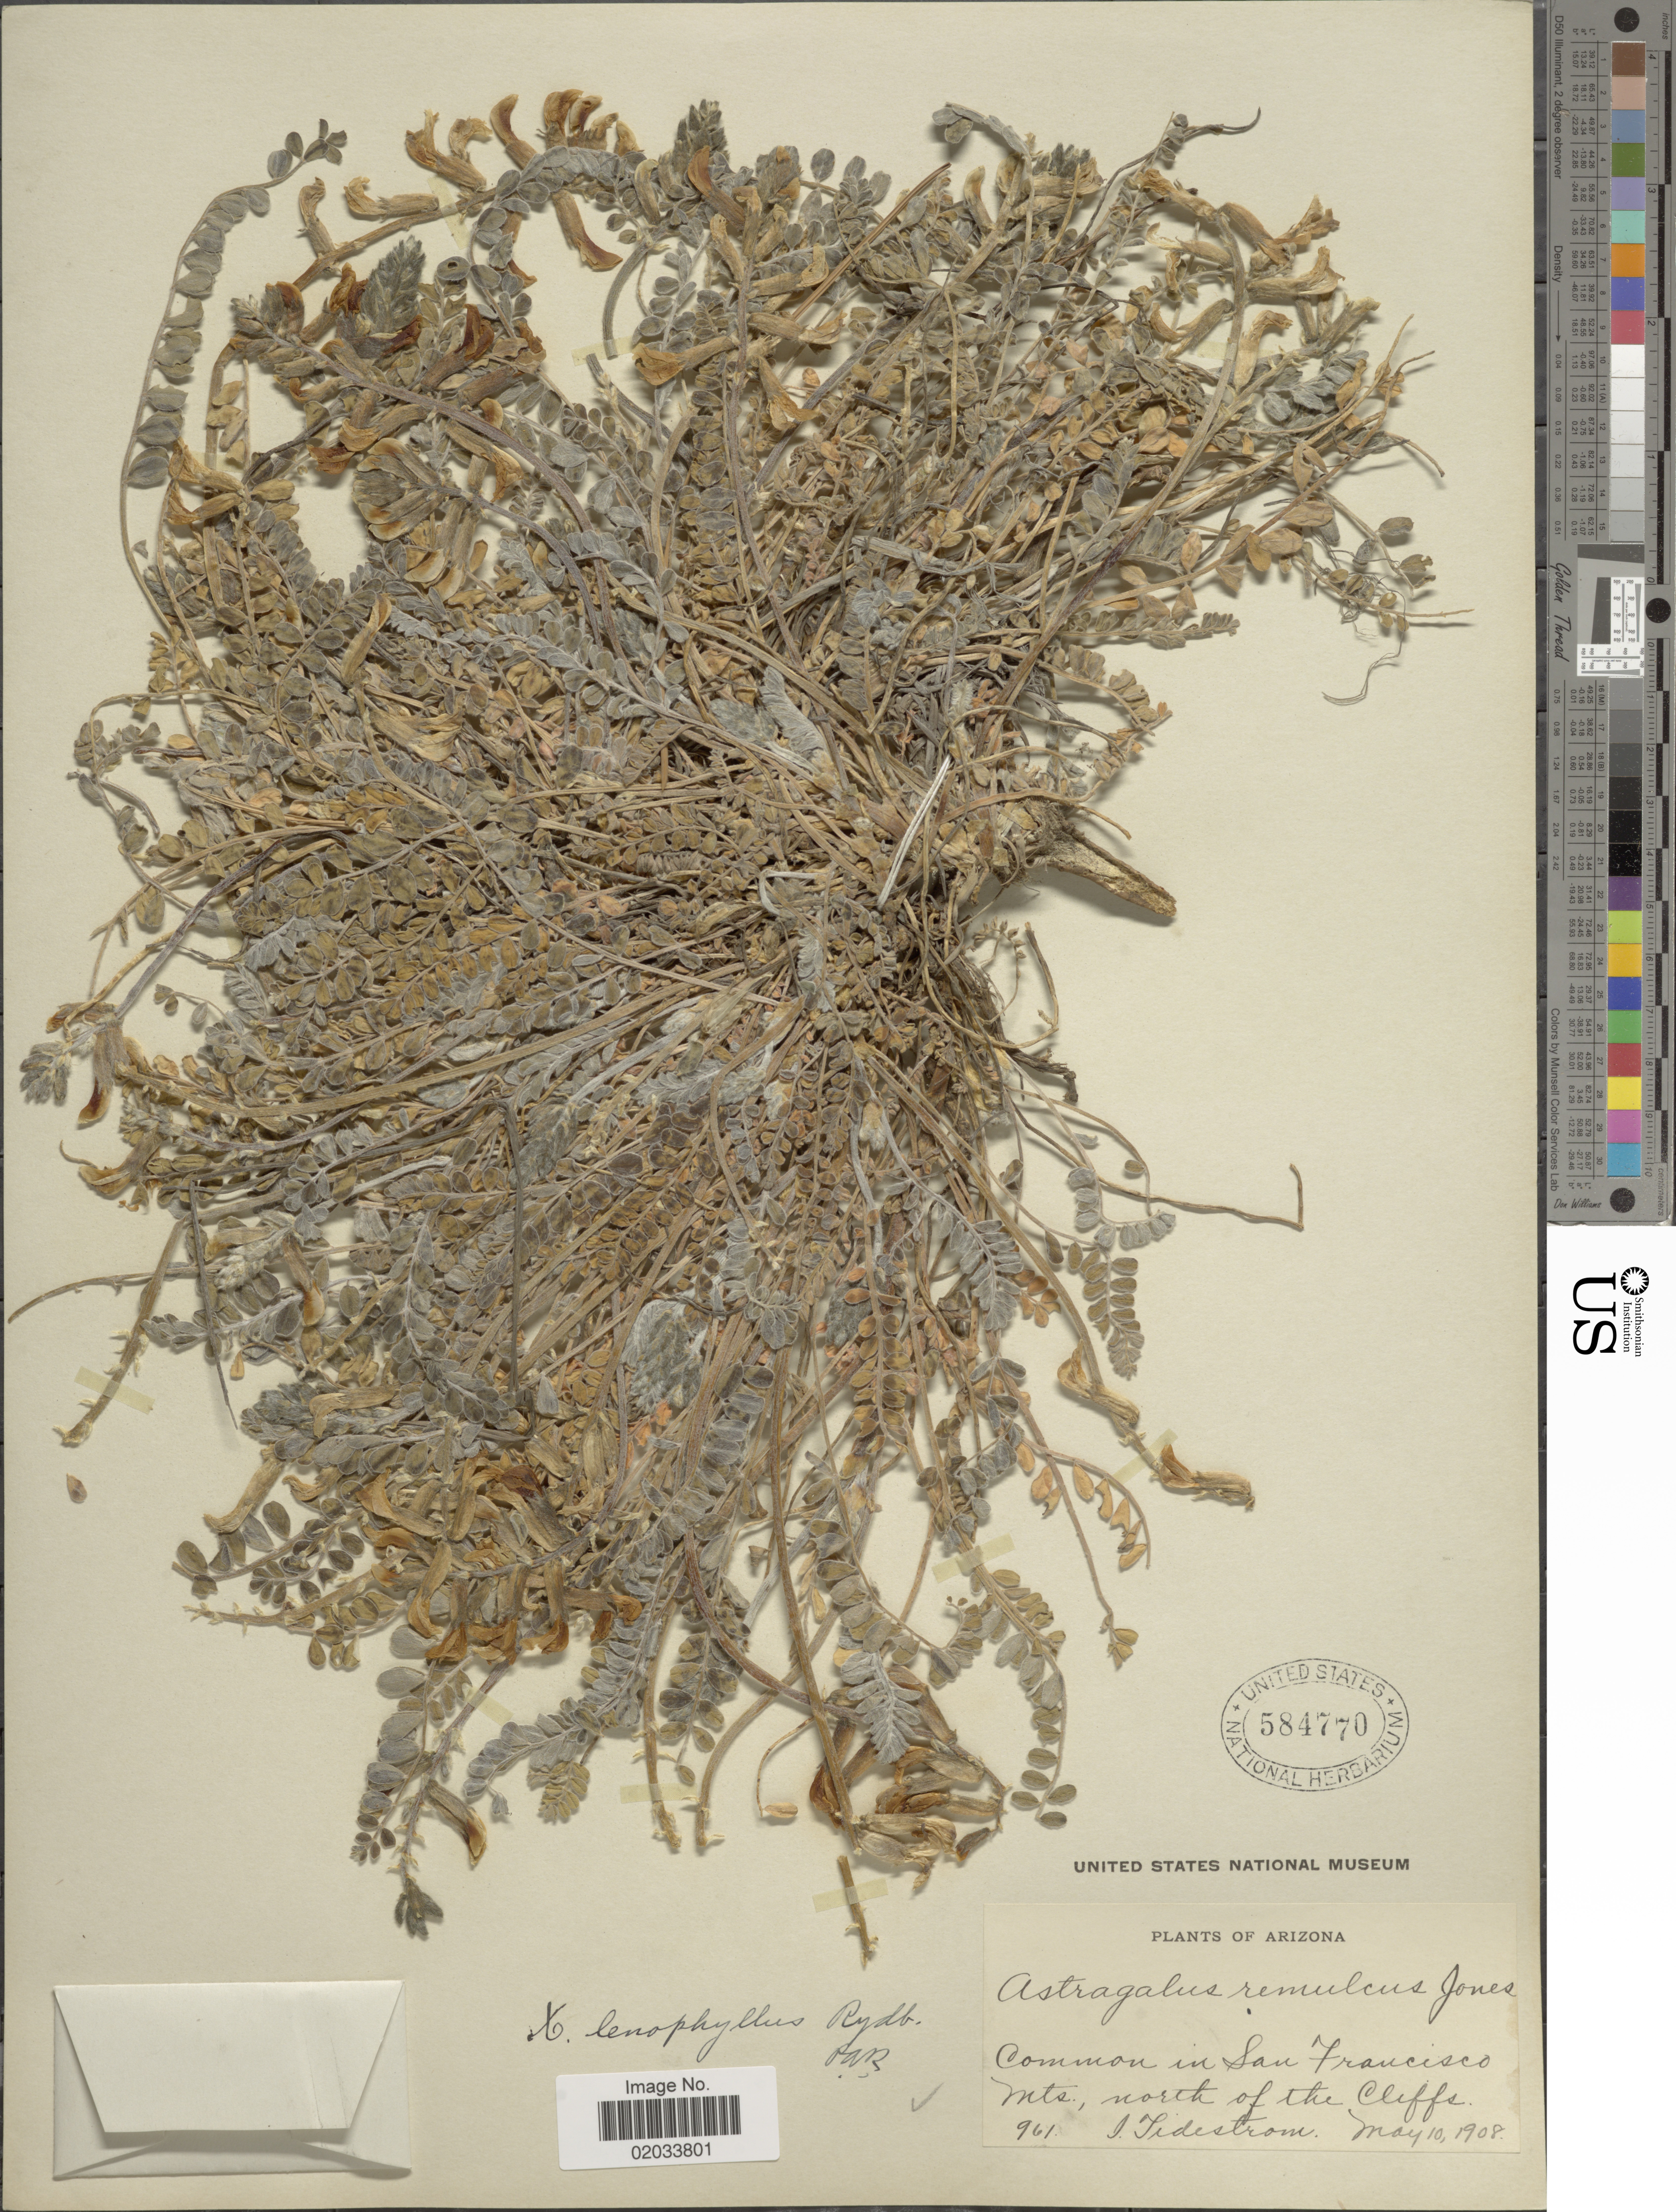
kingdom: Plantae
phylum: Tracheophyta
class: Magnoliopsida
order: Fabales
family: Fabaceae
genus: Astragalus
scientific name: Astragalus pephragmenus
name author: M.E. Jones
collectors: I. F. Tidestrom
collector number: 961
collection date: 1908-05-10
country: United States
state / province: Arizona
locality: Common in San Francisco Mts., north of the Cliffs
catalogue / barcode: US 584770